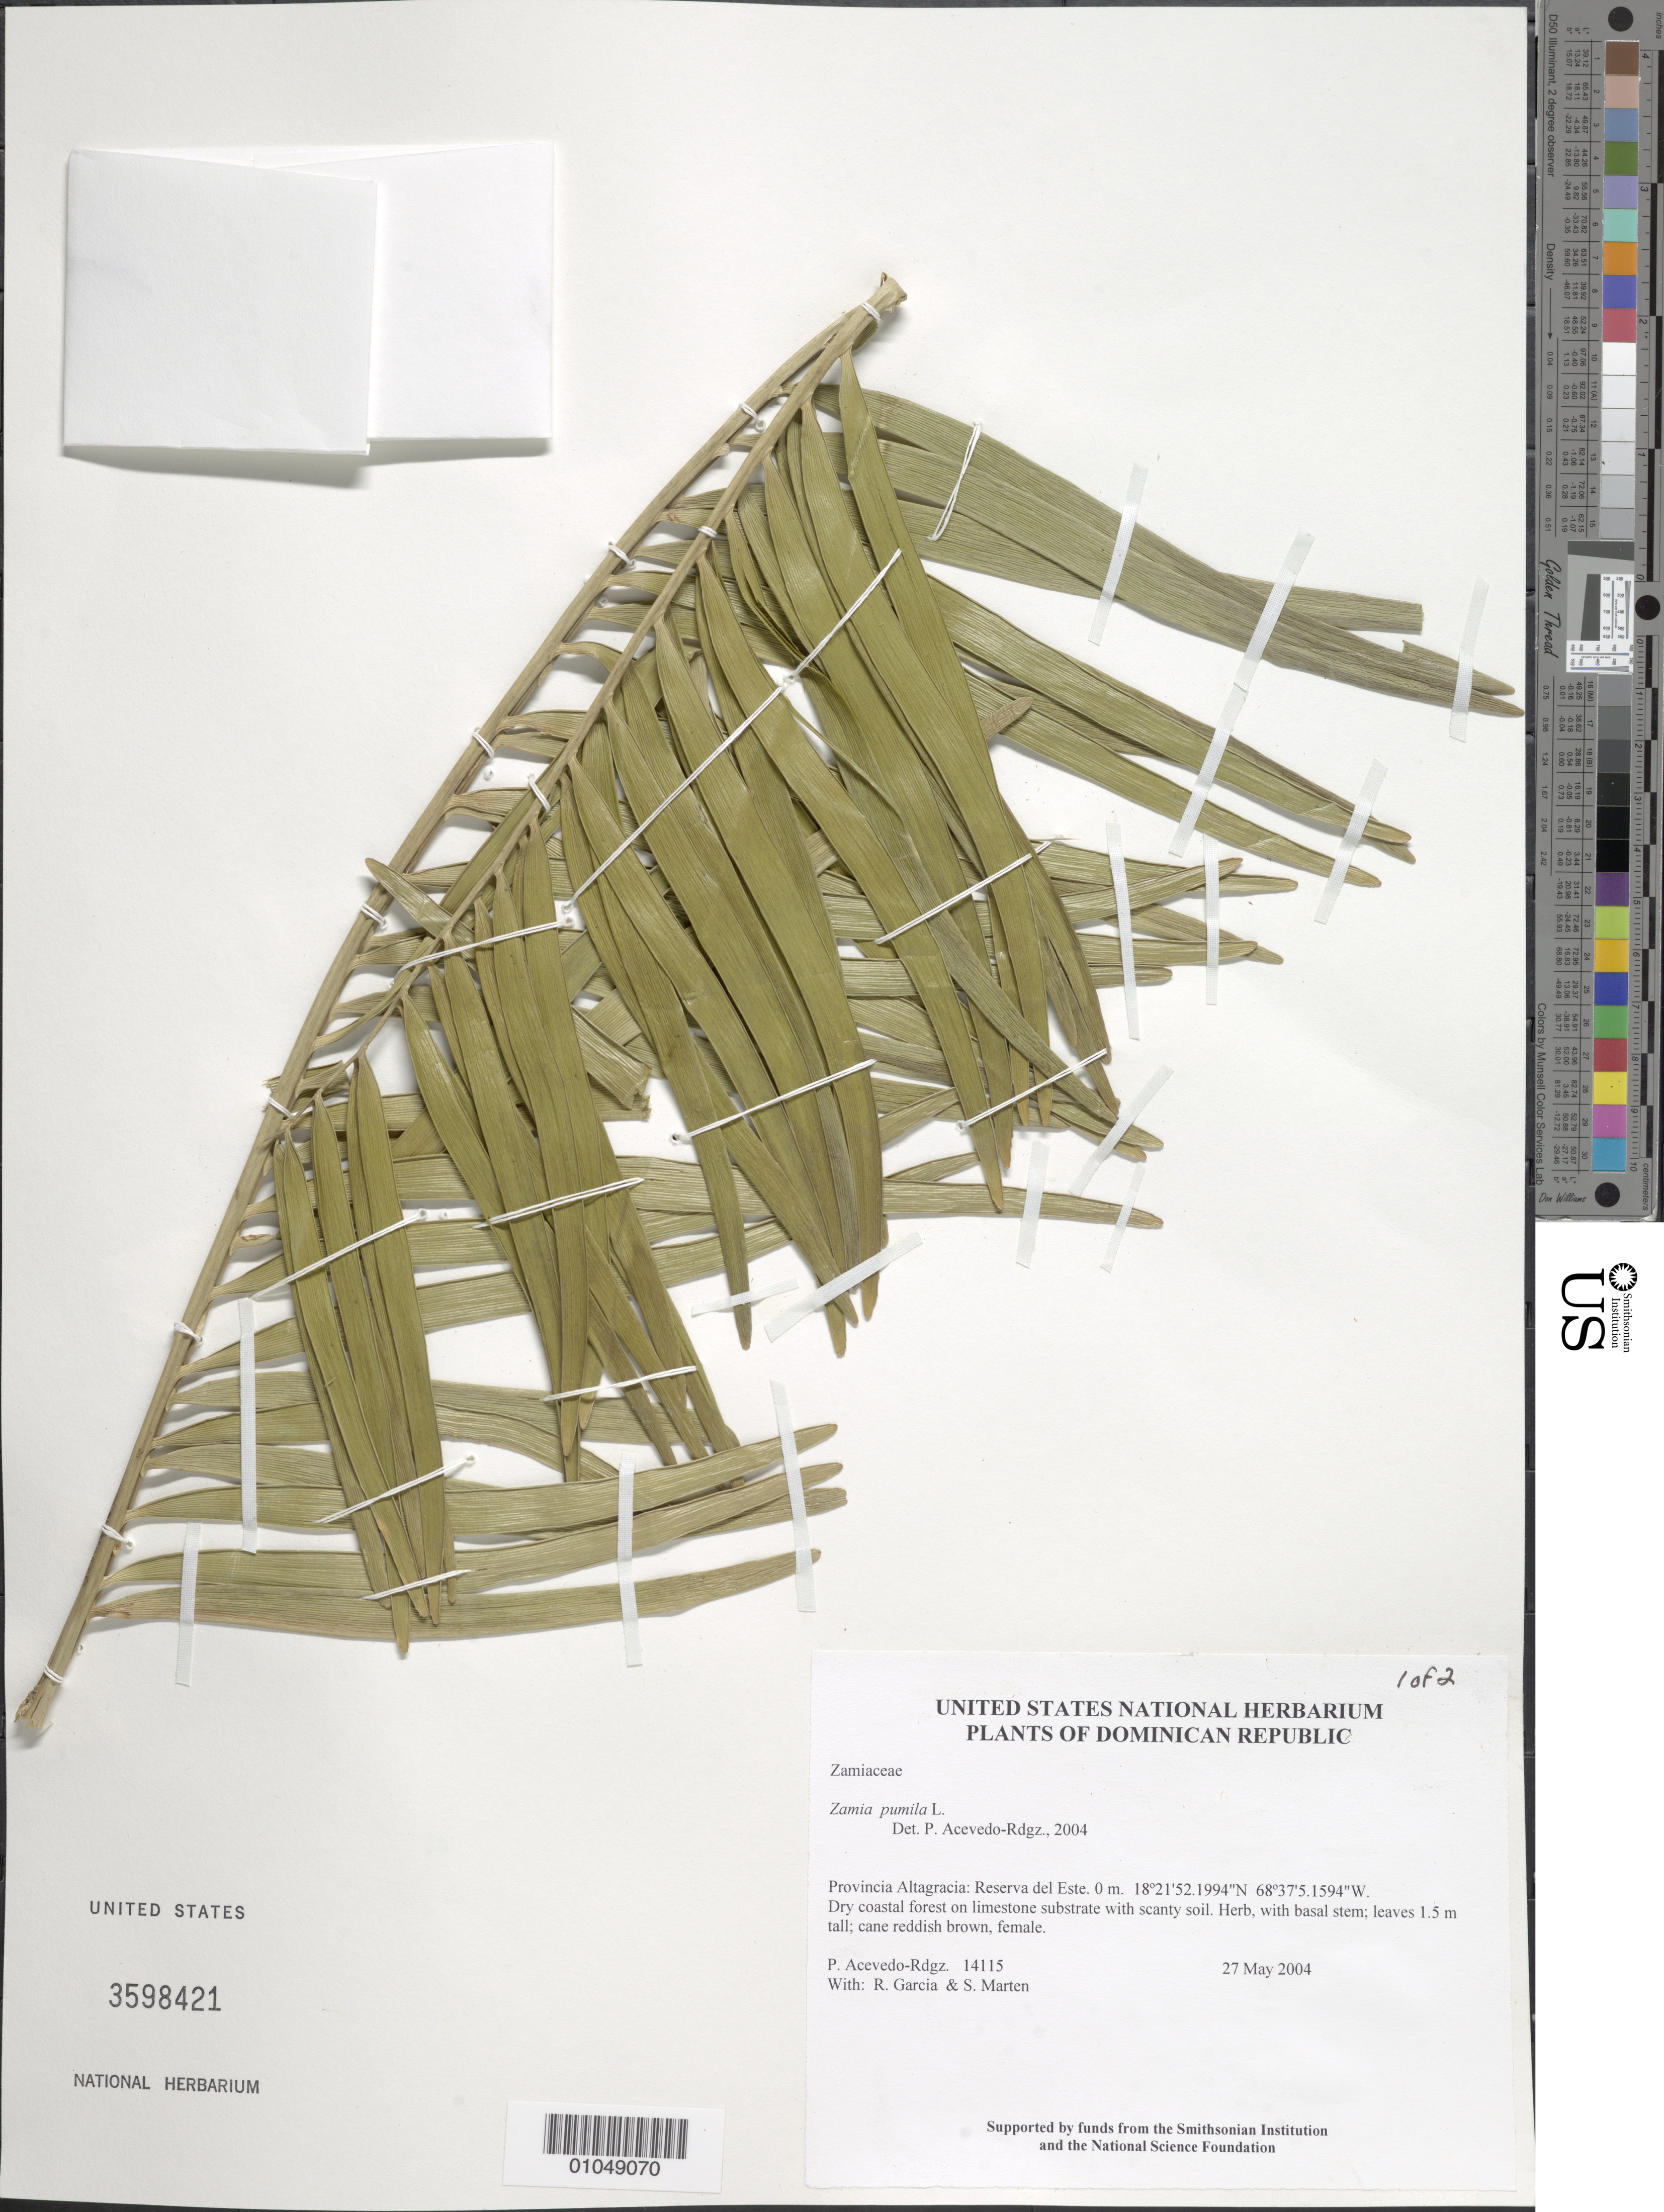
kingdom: Plantae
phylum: Tracheophyta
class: Cycadopsida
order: Cycadales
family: Zamiaceae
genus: Zamia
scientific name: Zamia pumila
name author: L.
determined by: Acevedo-Rodríguez, P., (BOT), Smithsonian Institution - National Museum of Natural History (UNITED STATES)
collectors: P. Acevedo-Rodr., R. G. García & S. Marten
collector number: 14115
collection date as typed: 27 May 2004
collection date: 2004-05-27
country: Dominican Republic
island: Hispaniola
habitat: Dry coastal forest on limestone substrate with scanty soil.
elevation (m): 0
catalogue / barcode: US 3598421